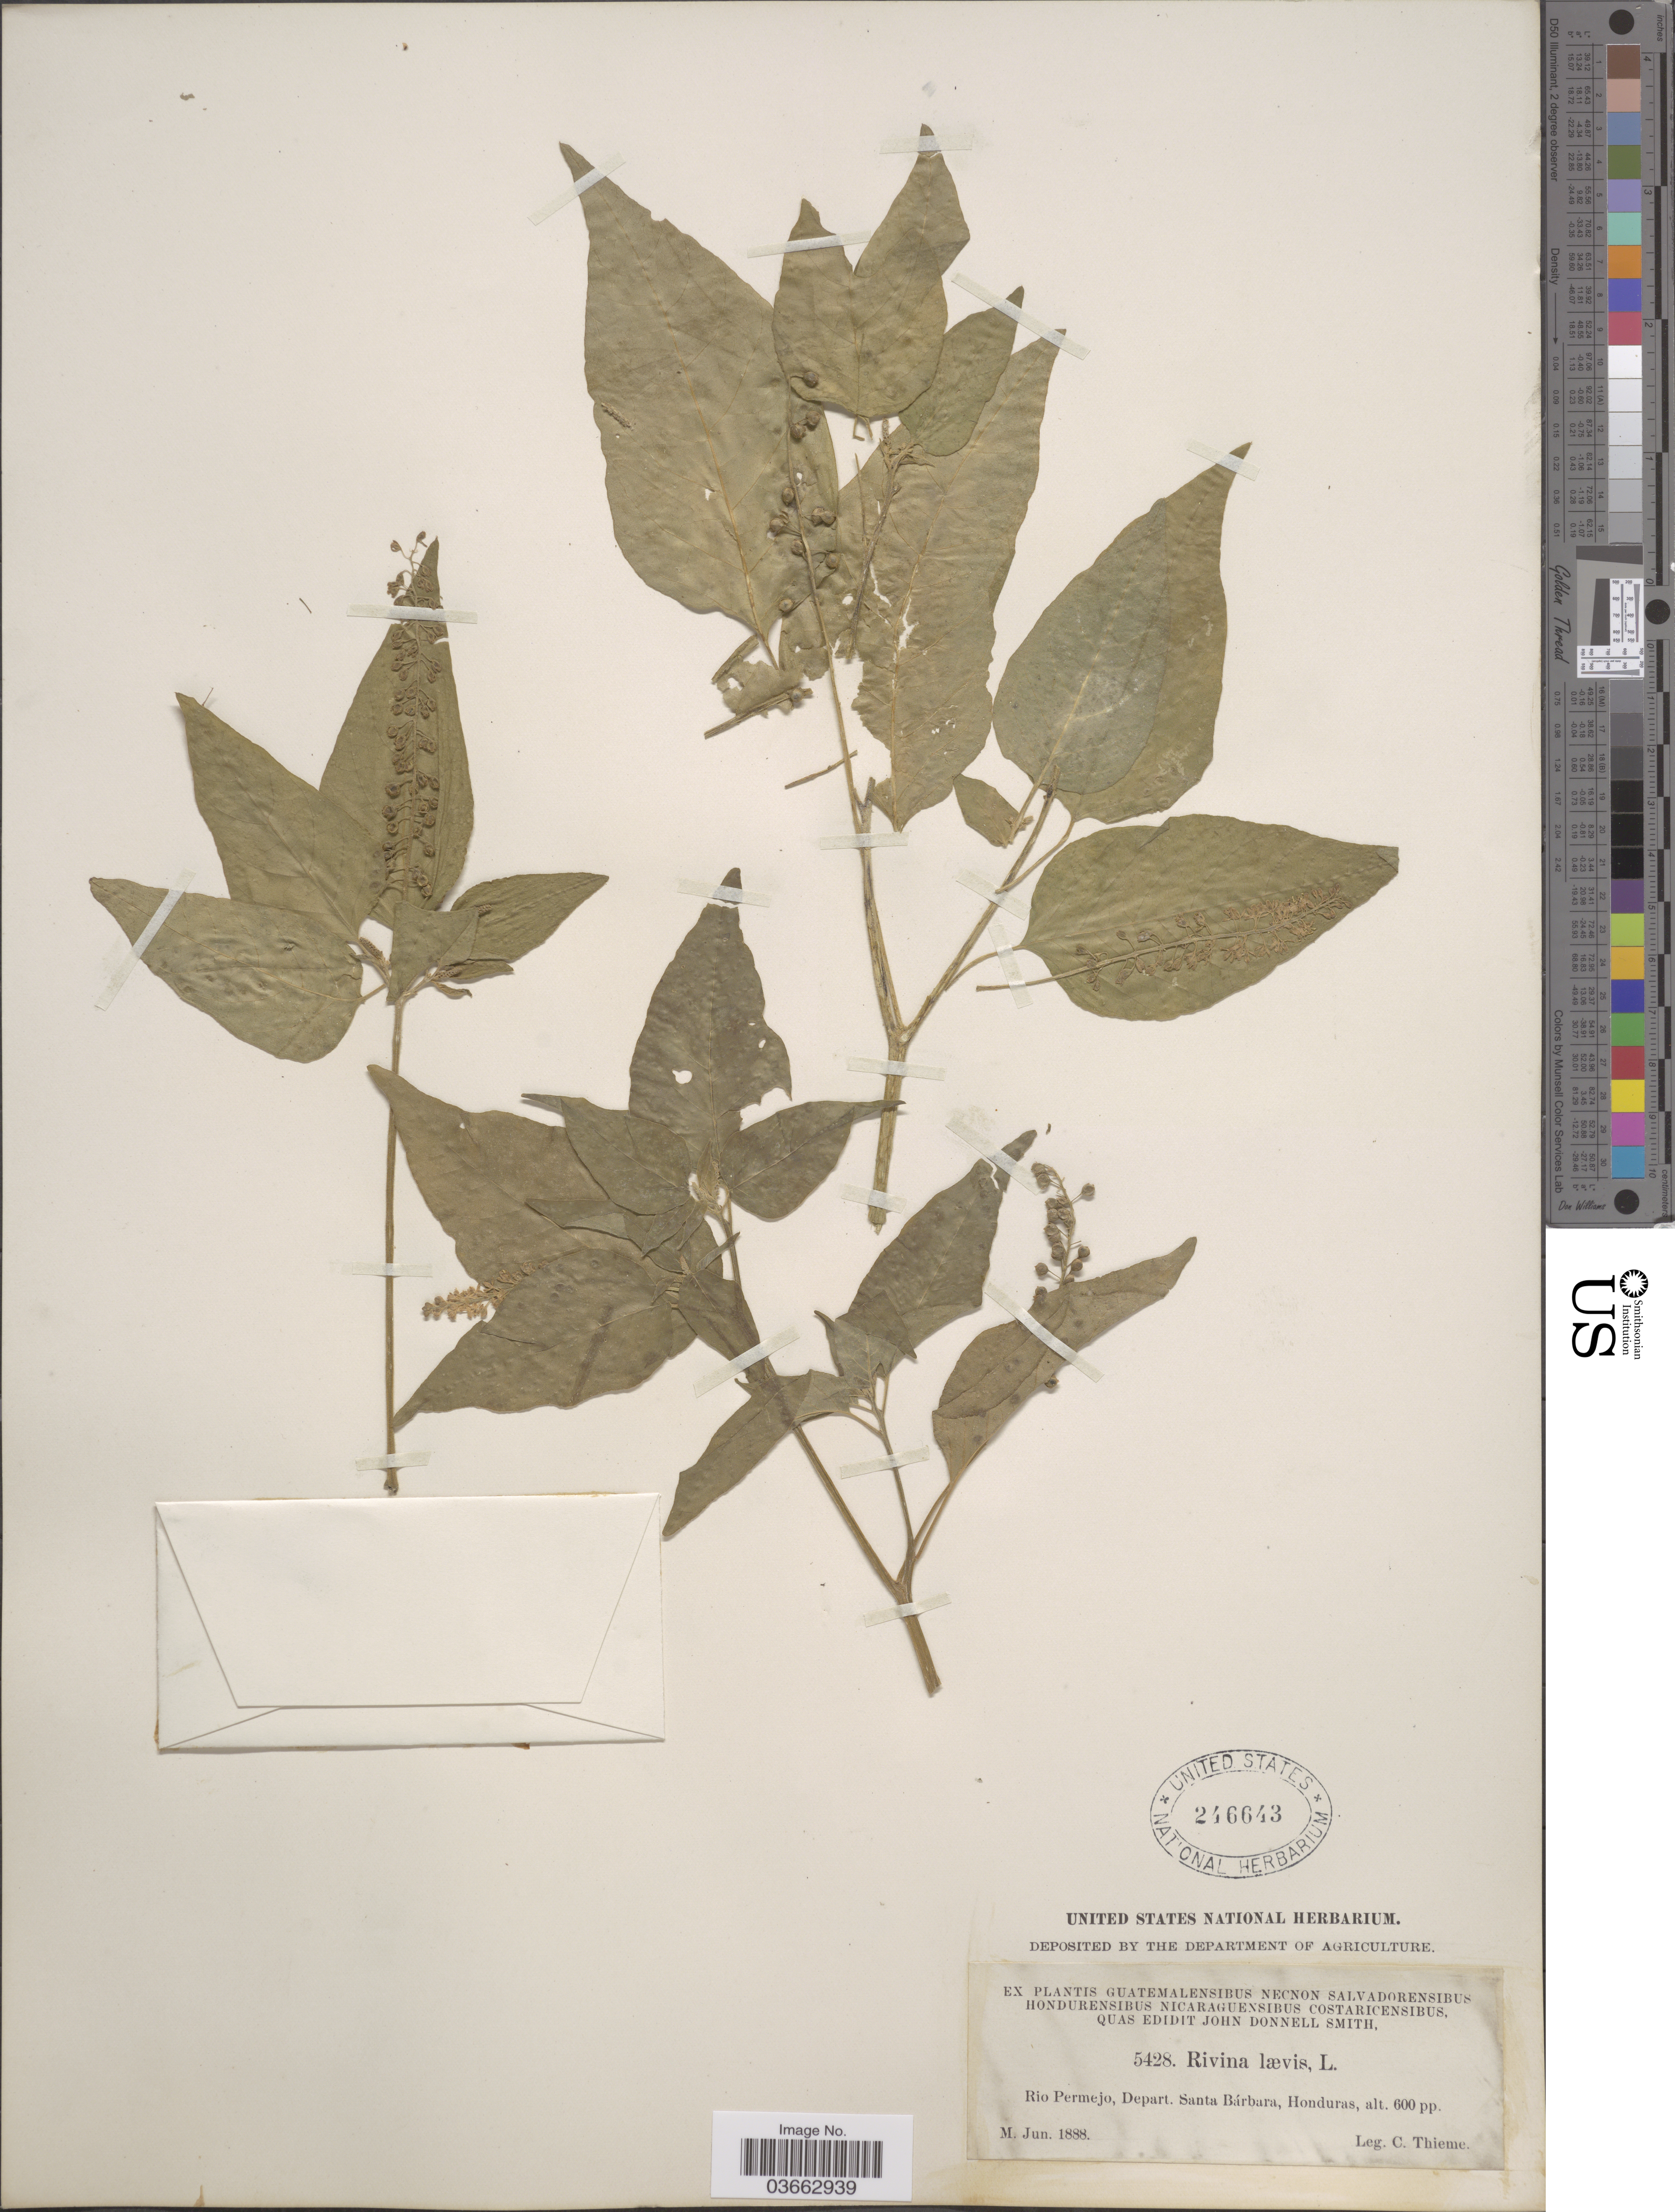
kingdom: Plantae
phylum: Tracheophyta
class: Magnoliopsida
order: Caryophyllales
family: Phytolaccaceae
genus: Rivina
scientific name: Rivina humilis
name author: L.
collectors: C. Thieme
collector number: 5428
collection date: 1888-06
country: Honduras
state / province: Santa Bárbara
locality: Rio Permejo, Depart. Santa Bárbara.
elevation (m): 183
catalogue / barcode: US 246643